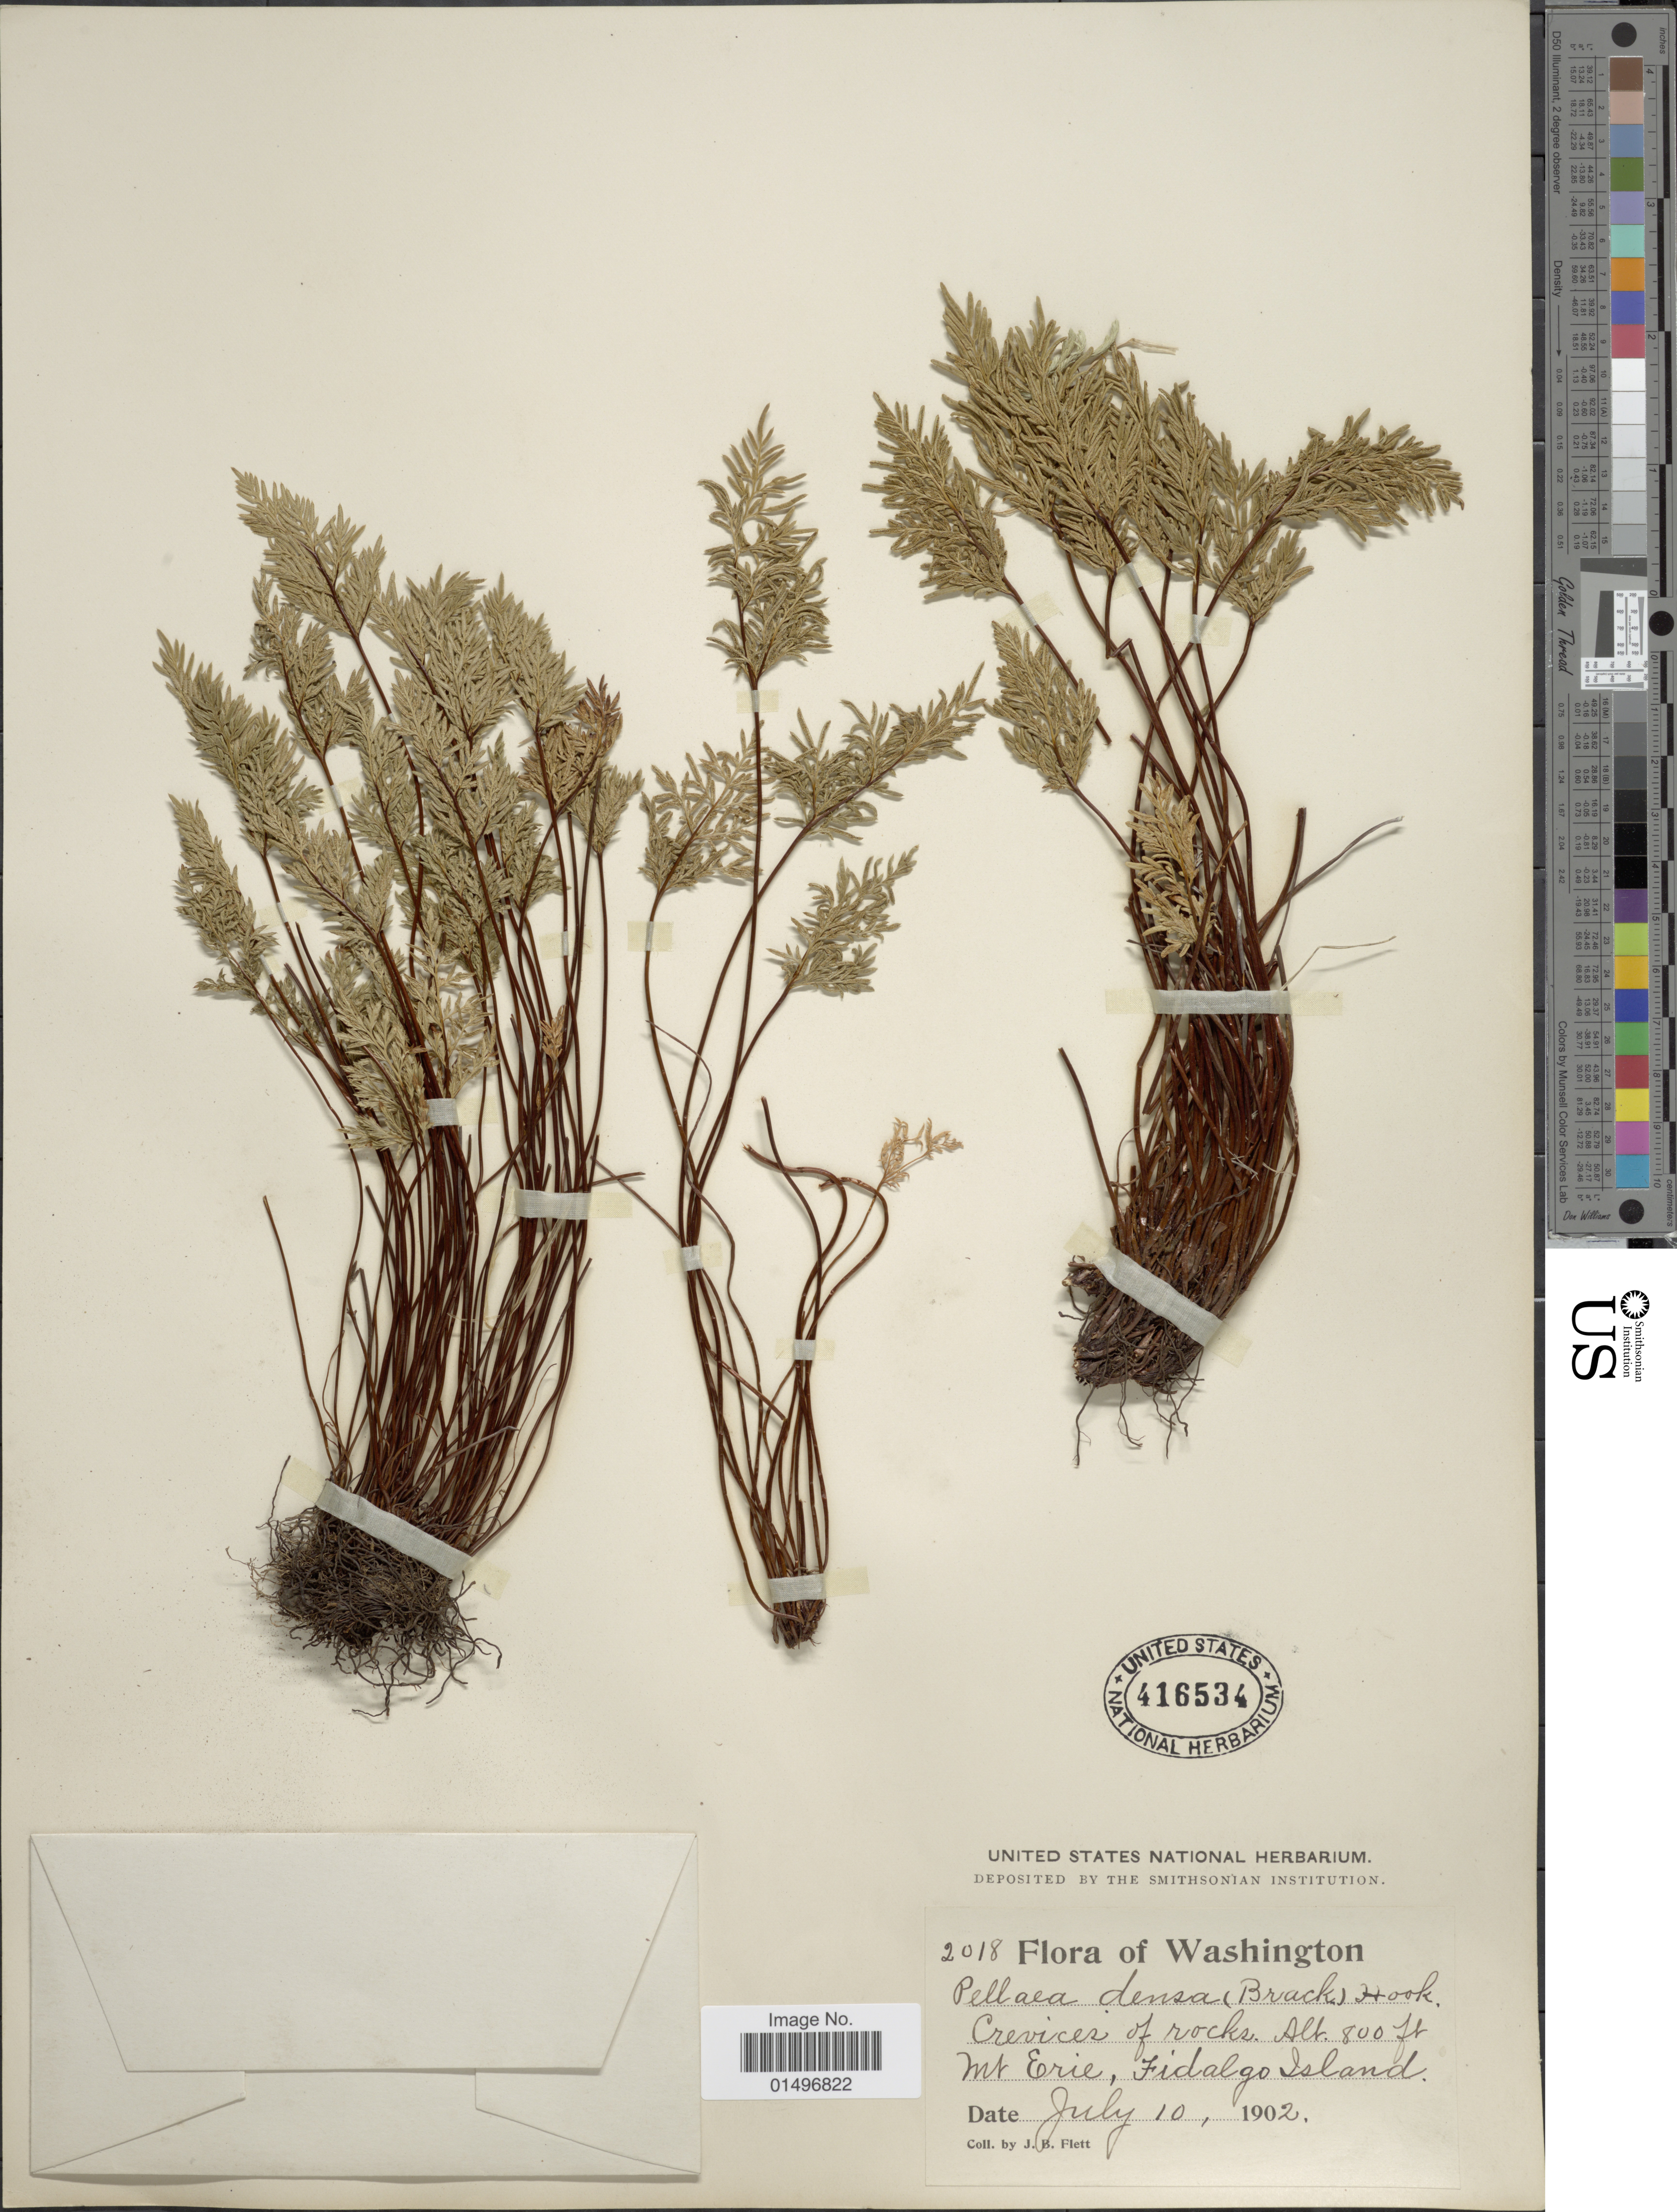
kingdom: Plantae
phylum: Tracheophyta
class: Polypodiopsida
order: Polypodiales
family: Pteridaceae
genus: Aspidotis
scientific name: Aspidotis densa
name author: (Brack.) Lellinger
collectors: J. Flett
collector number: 2018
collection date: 1902-07-10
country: United States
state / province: Washington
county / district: Skagit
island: Fidalgo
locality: Mt Erie, Fidalgo Island.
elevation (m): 244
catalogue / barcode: US 416534